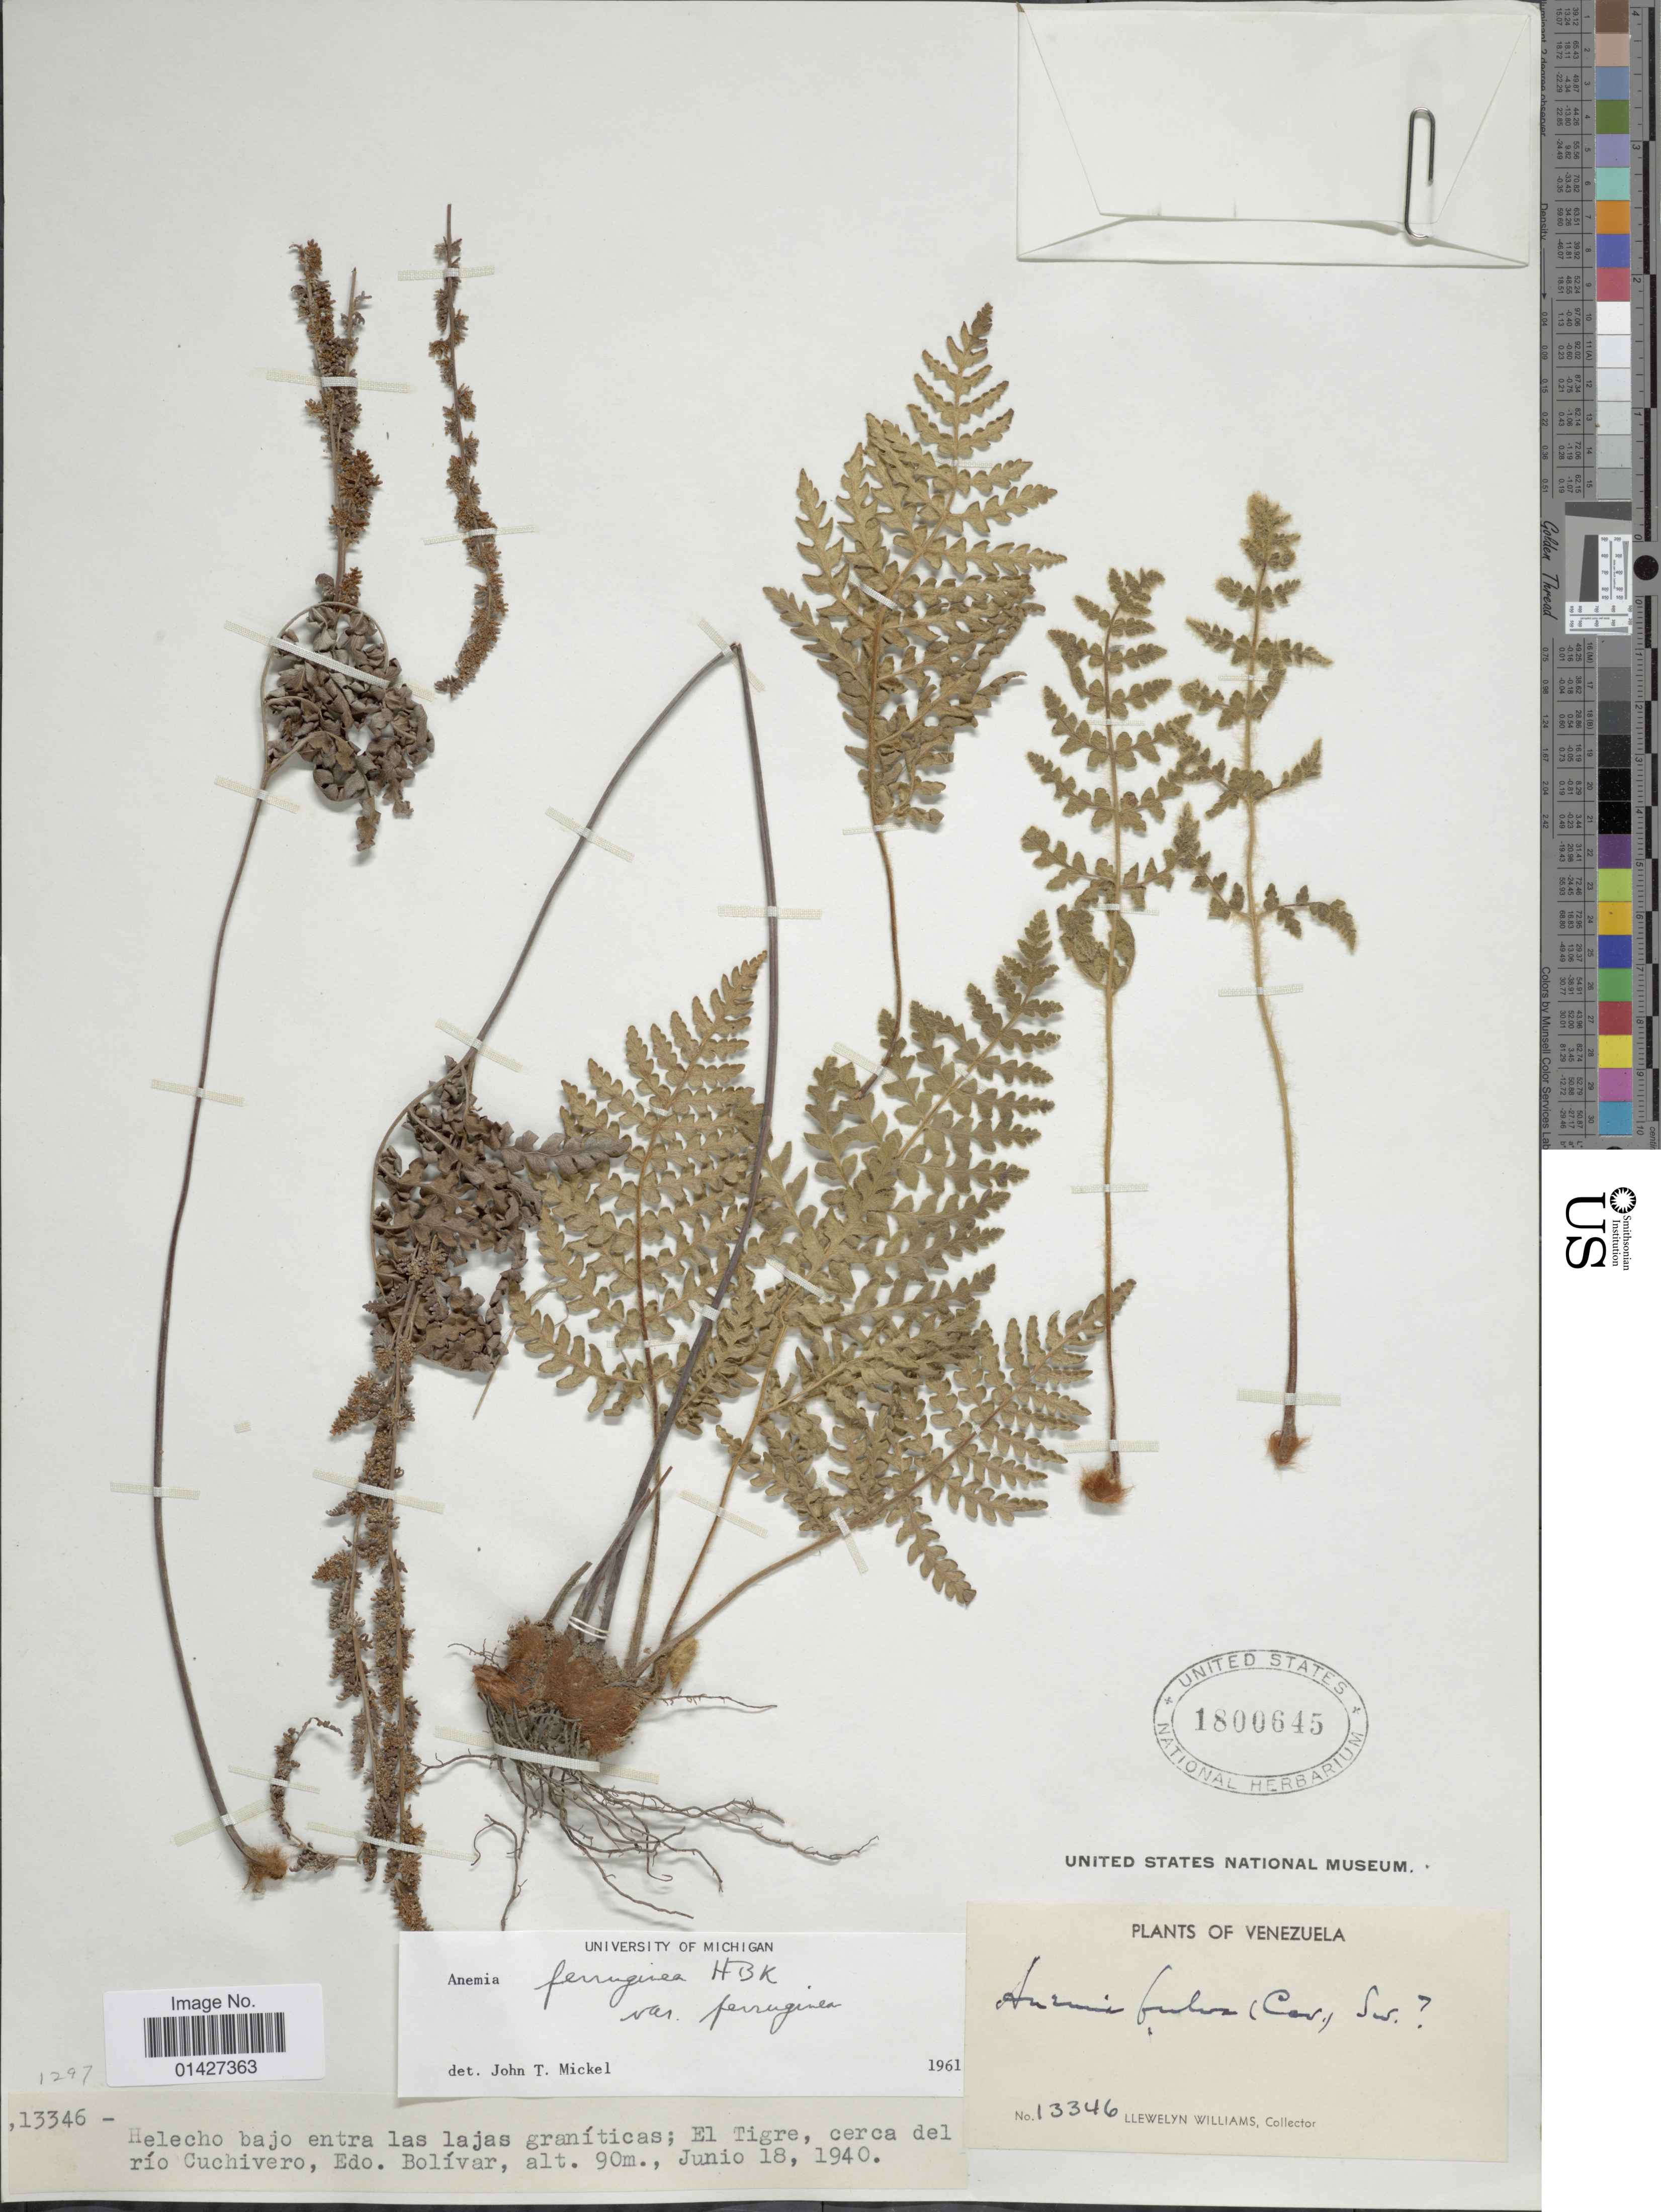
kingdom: Plantae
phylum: Tracheophyta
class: Polypodiopsida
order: Schizaeales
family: Anemiaceae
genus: Anemia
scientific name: Anemia ferruginea var. ferruginea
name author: Kunth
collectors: Ll. Williams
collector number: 13346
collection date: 1940-06-18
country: Venezuela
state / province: Bolivar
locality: Helecho bajo entra las lajas graníticas; El Tigre, cerca del río Cuchivero, Edo. Bolívar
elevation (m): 90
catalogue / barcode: US 1800645